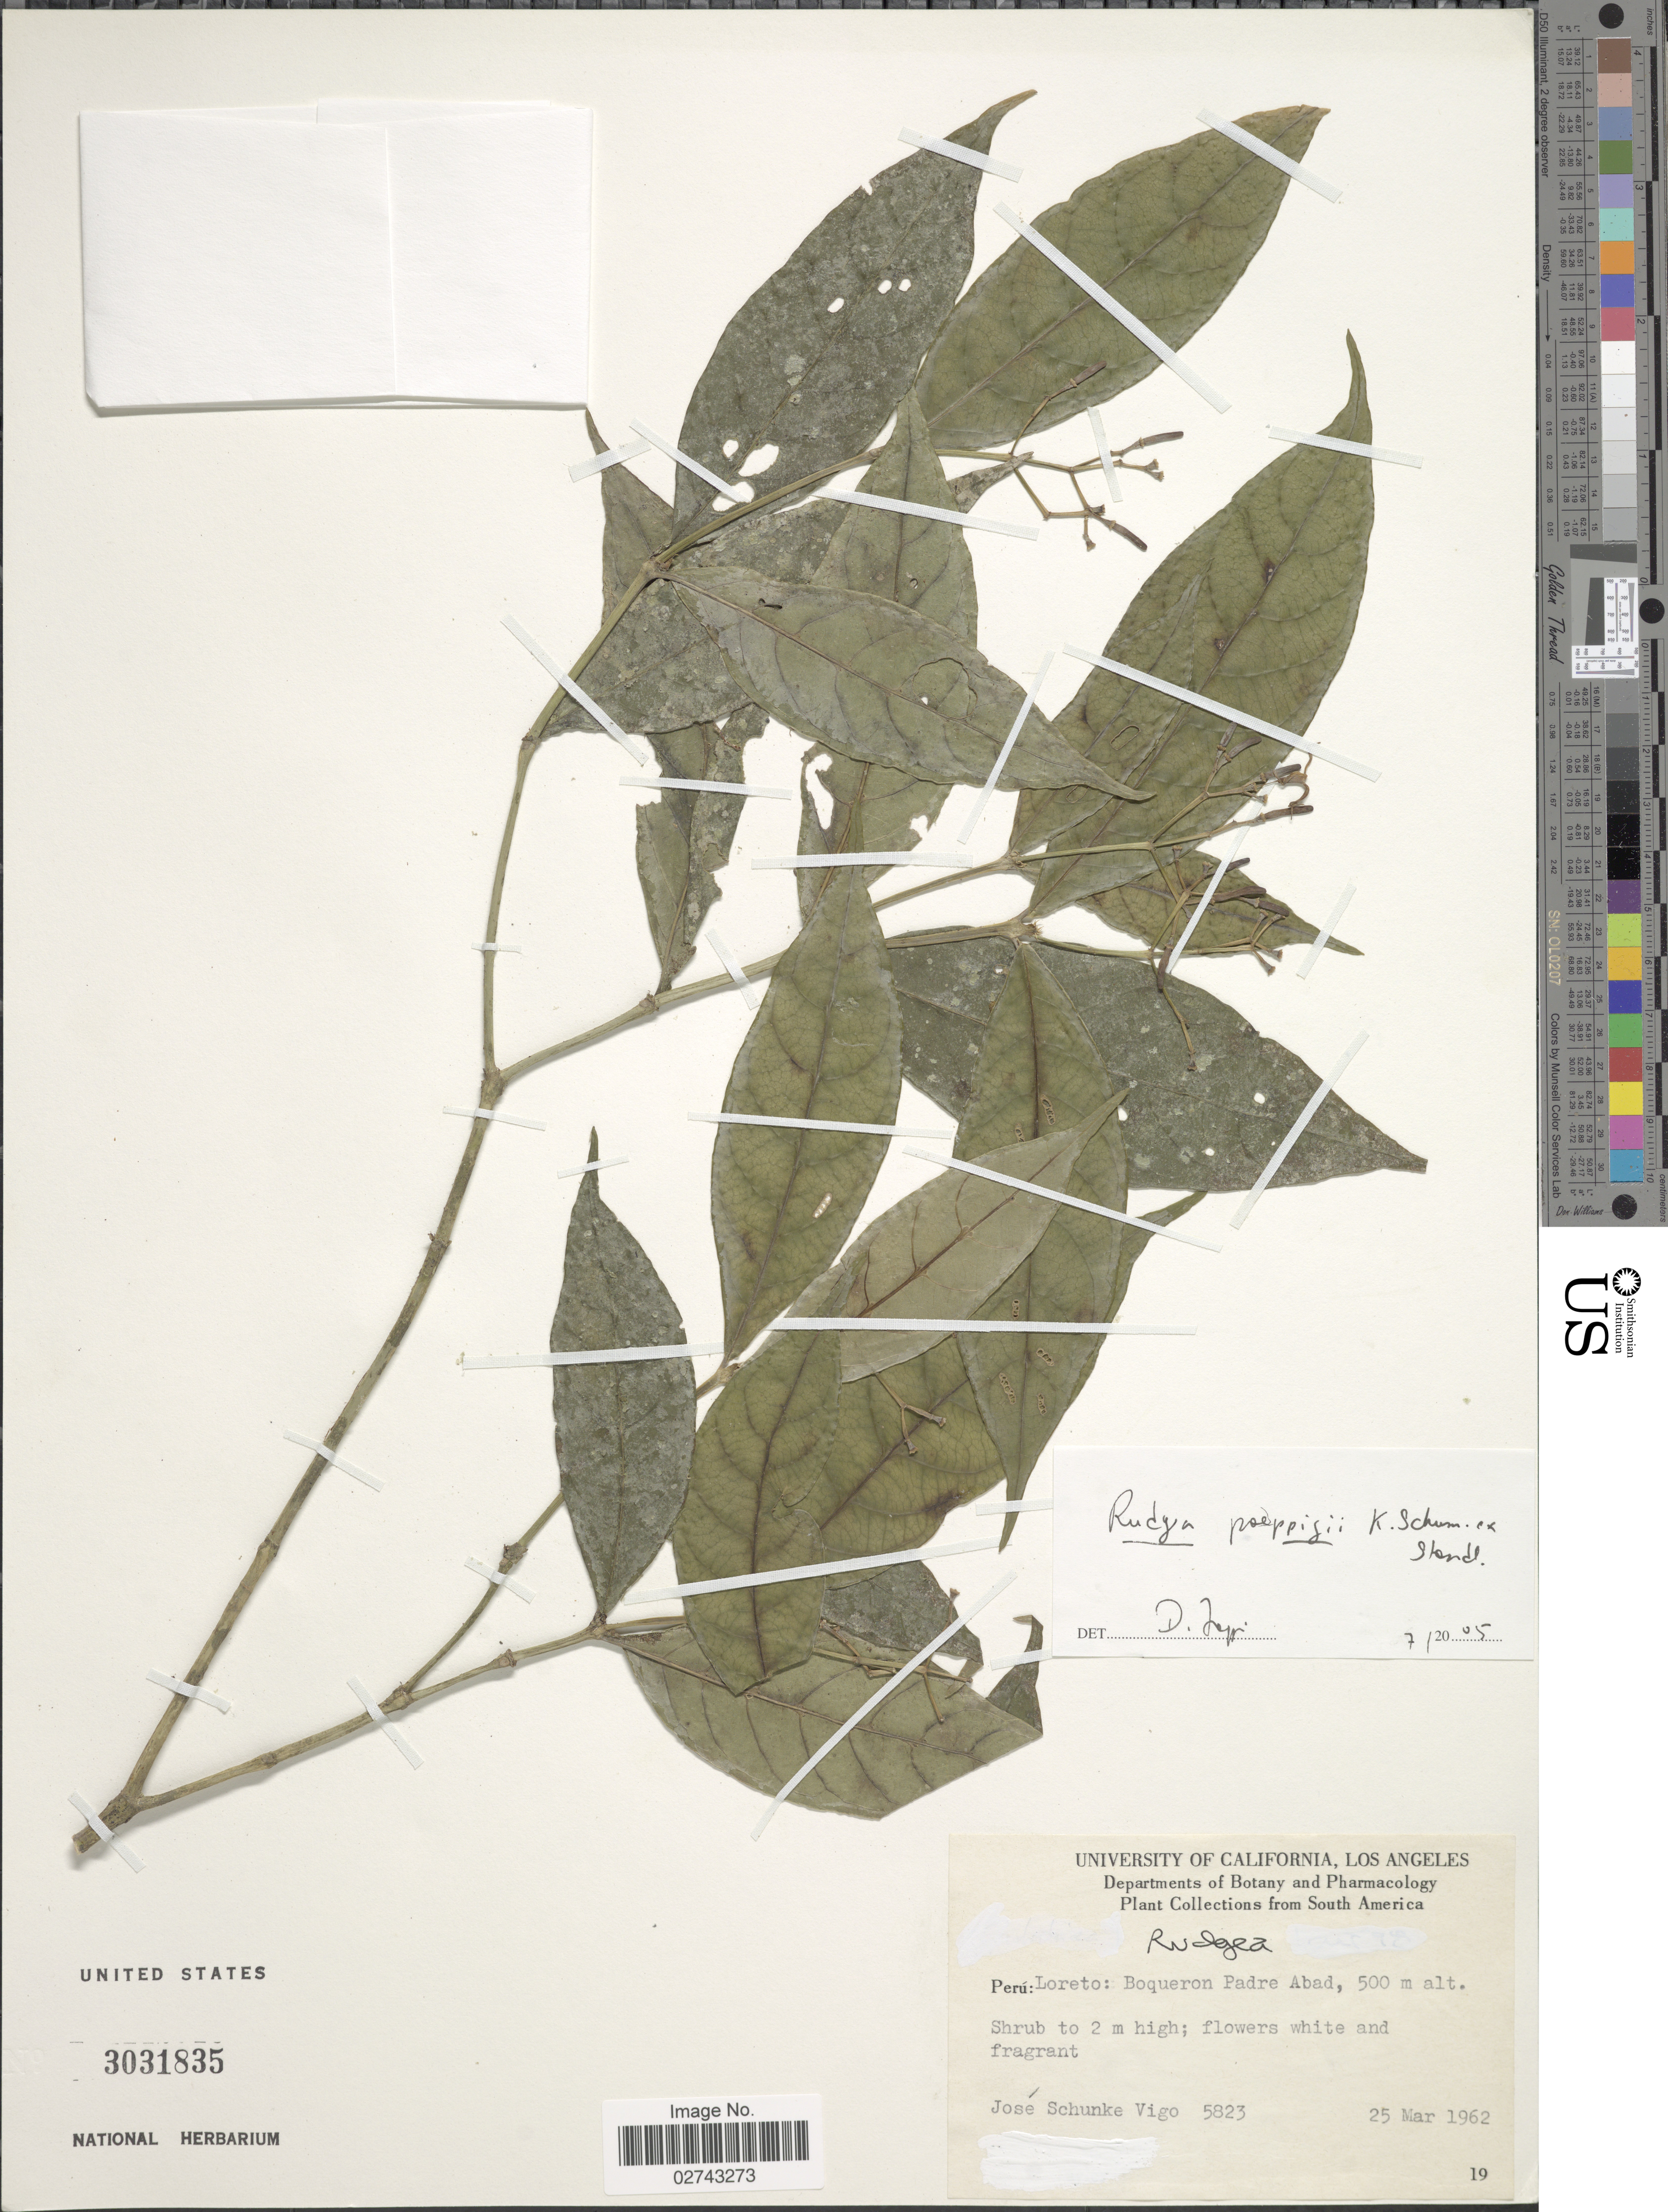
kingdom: Plantae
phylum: Tracheophyta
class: Magnoliopsida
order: Gentianales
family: Rubiaceae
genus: Rudgea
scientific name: Rudgea poeppigii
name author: Schum.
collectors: J. Schunke Vigo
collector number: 5823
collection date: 1962-03-25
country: Peru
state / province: Loreto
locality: Boqueron Padre Abad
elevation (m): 500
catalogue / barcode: US 3031835